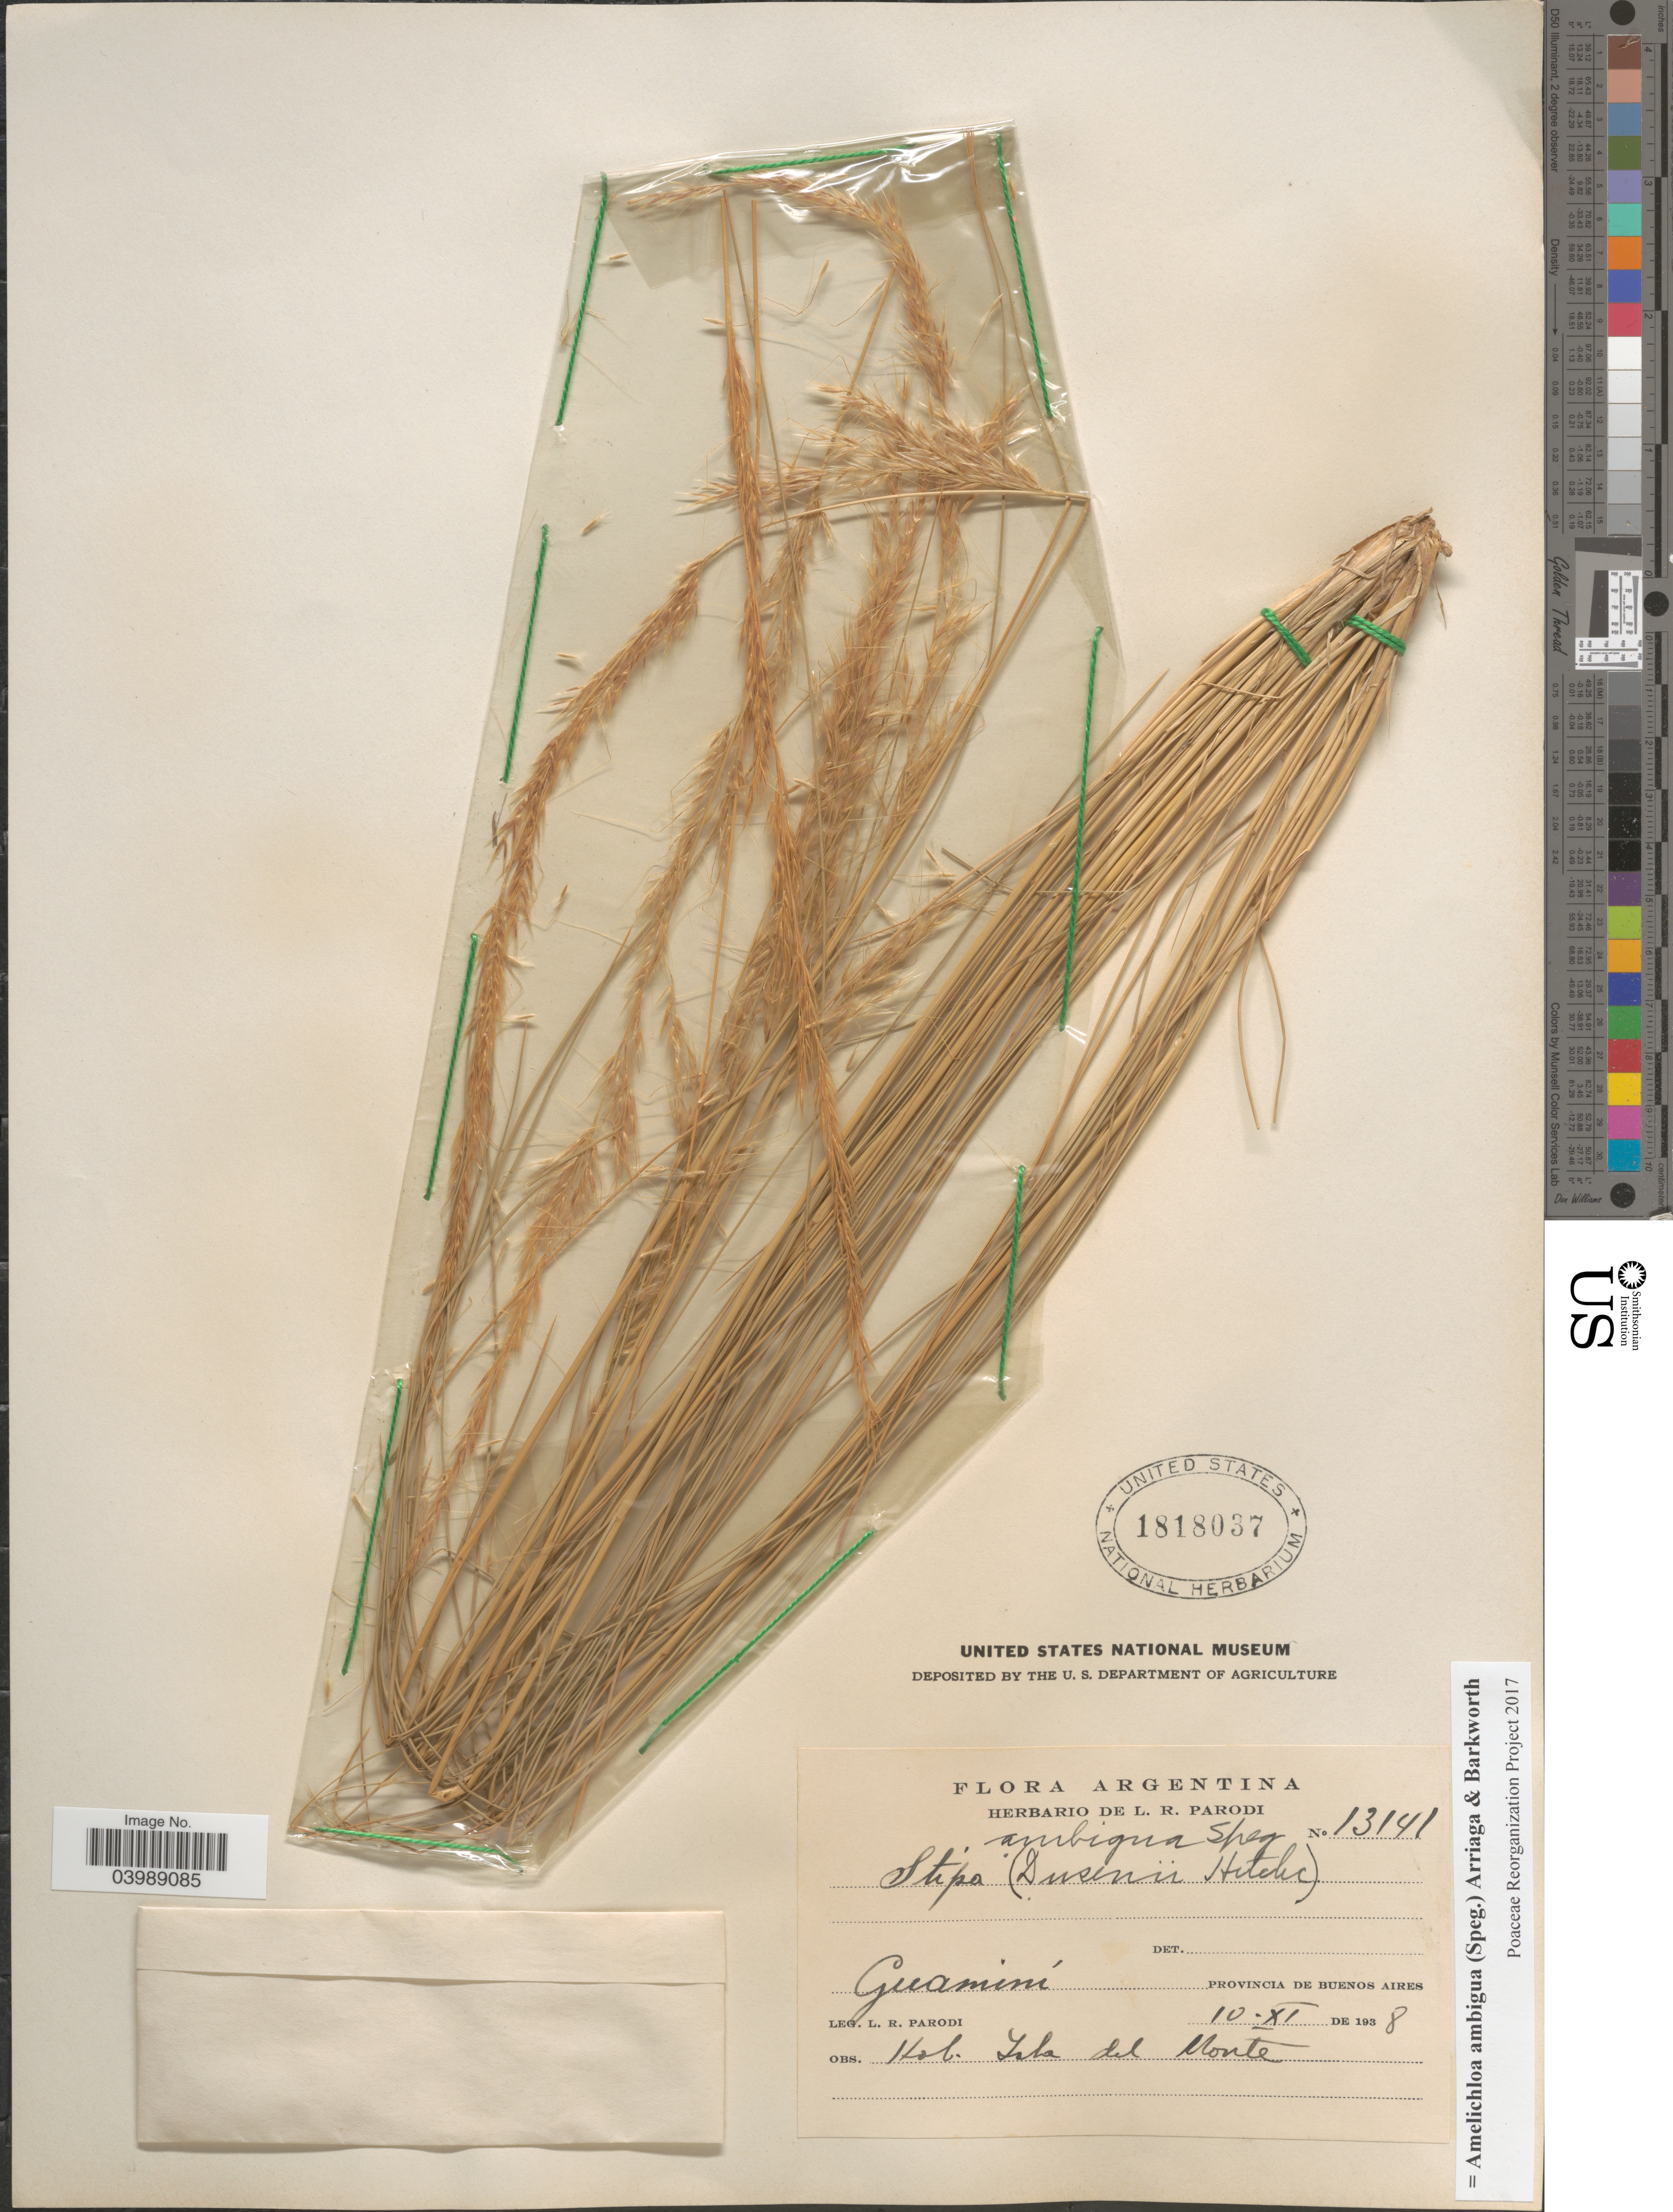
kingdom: Plantae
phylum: Tracheophyta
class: Liliopsida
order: Poales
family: Poaceae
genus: Amelichloa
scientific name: Amelichloa ambigua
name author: (Speg.) Arriaga & Barkworth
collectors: L. R. Parodi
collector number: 13141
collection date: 1938-11-10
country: Argentina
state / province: Buenos Aires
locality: Guaminí. Isla del Monte.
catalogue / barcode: US 1818037